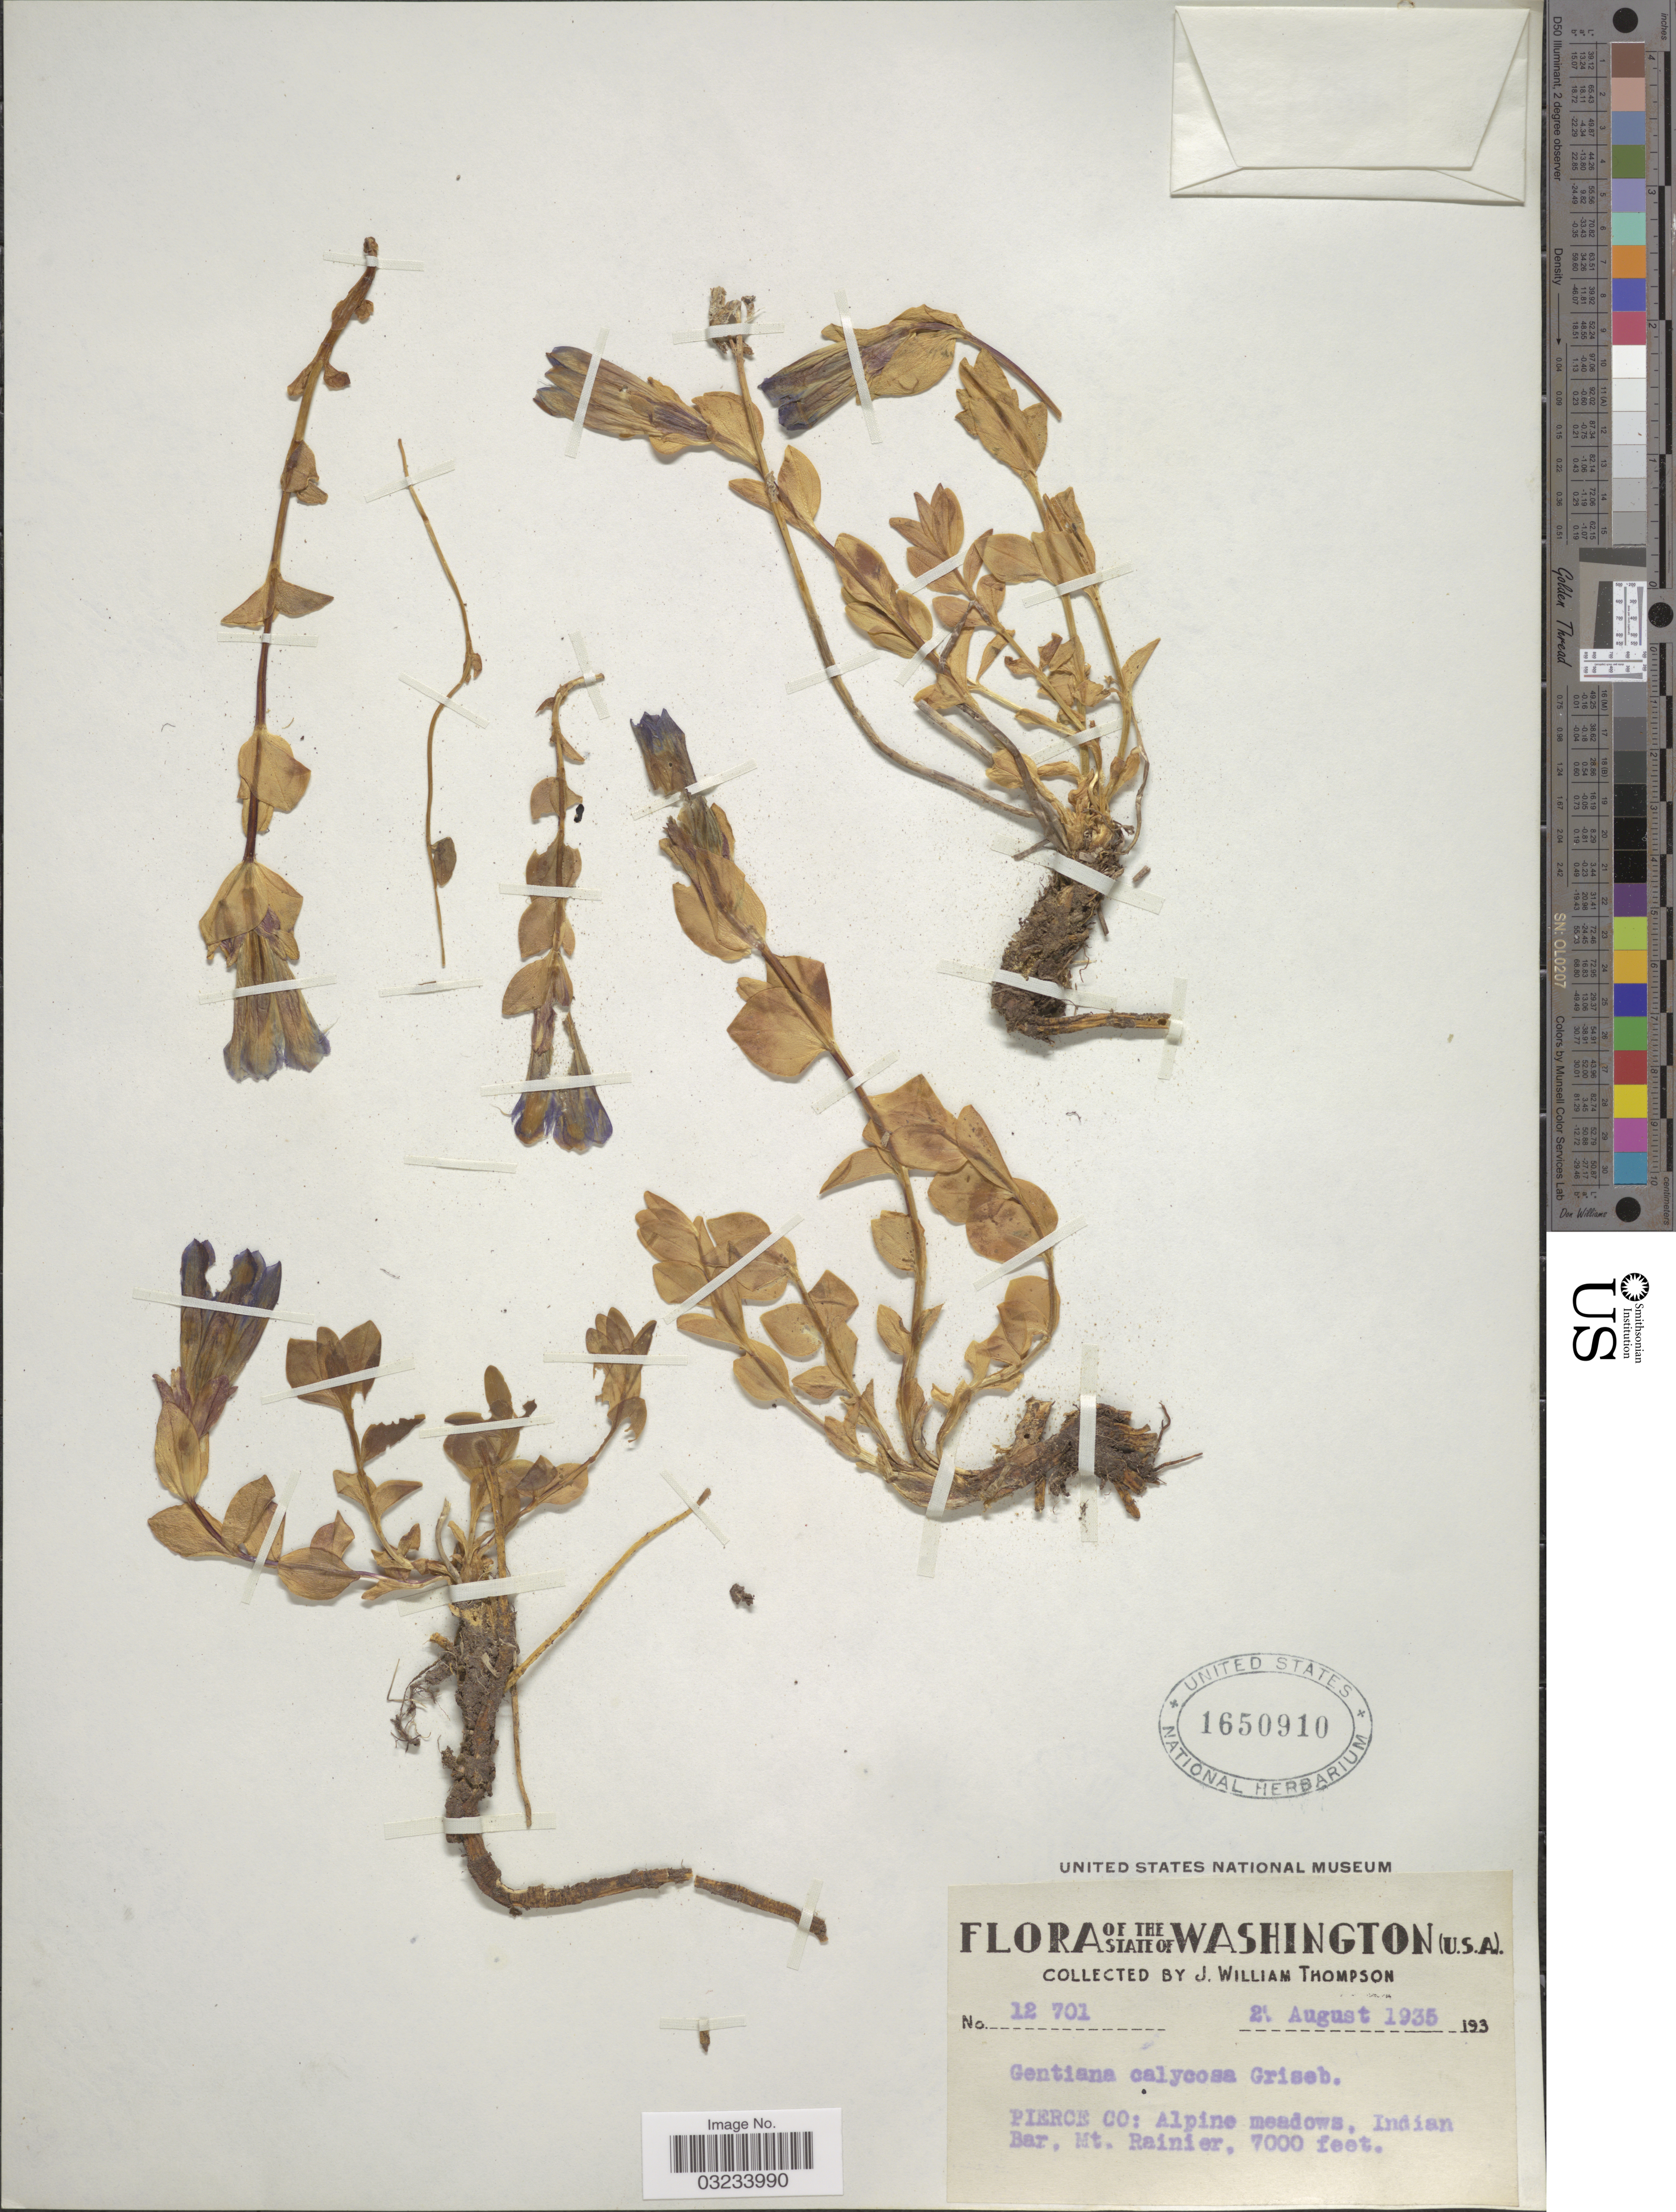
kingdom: Plantae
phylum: Tracheophyta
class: Magnoliopsida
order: Gentianales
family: Gentianaceae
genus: Gentiana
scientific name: Gentiana calycosa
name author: Griseb.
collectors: J. W. Thompson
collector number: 12701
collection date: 1935-08-21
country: United States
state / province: Washington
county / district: Pierce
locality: Pierce Co: Alpine meadows, Indian Bar, Mt. Rainier.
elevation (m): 2134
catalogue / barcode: US 1650910